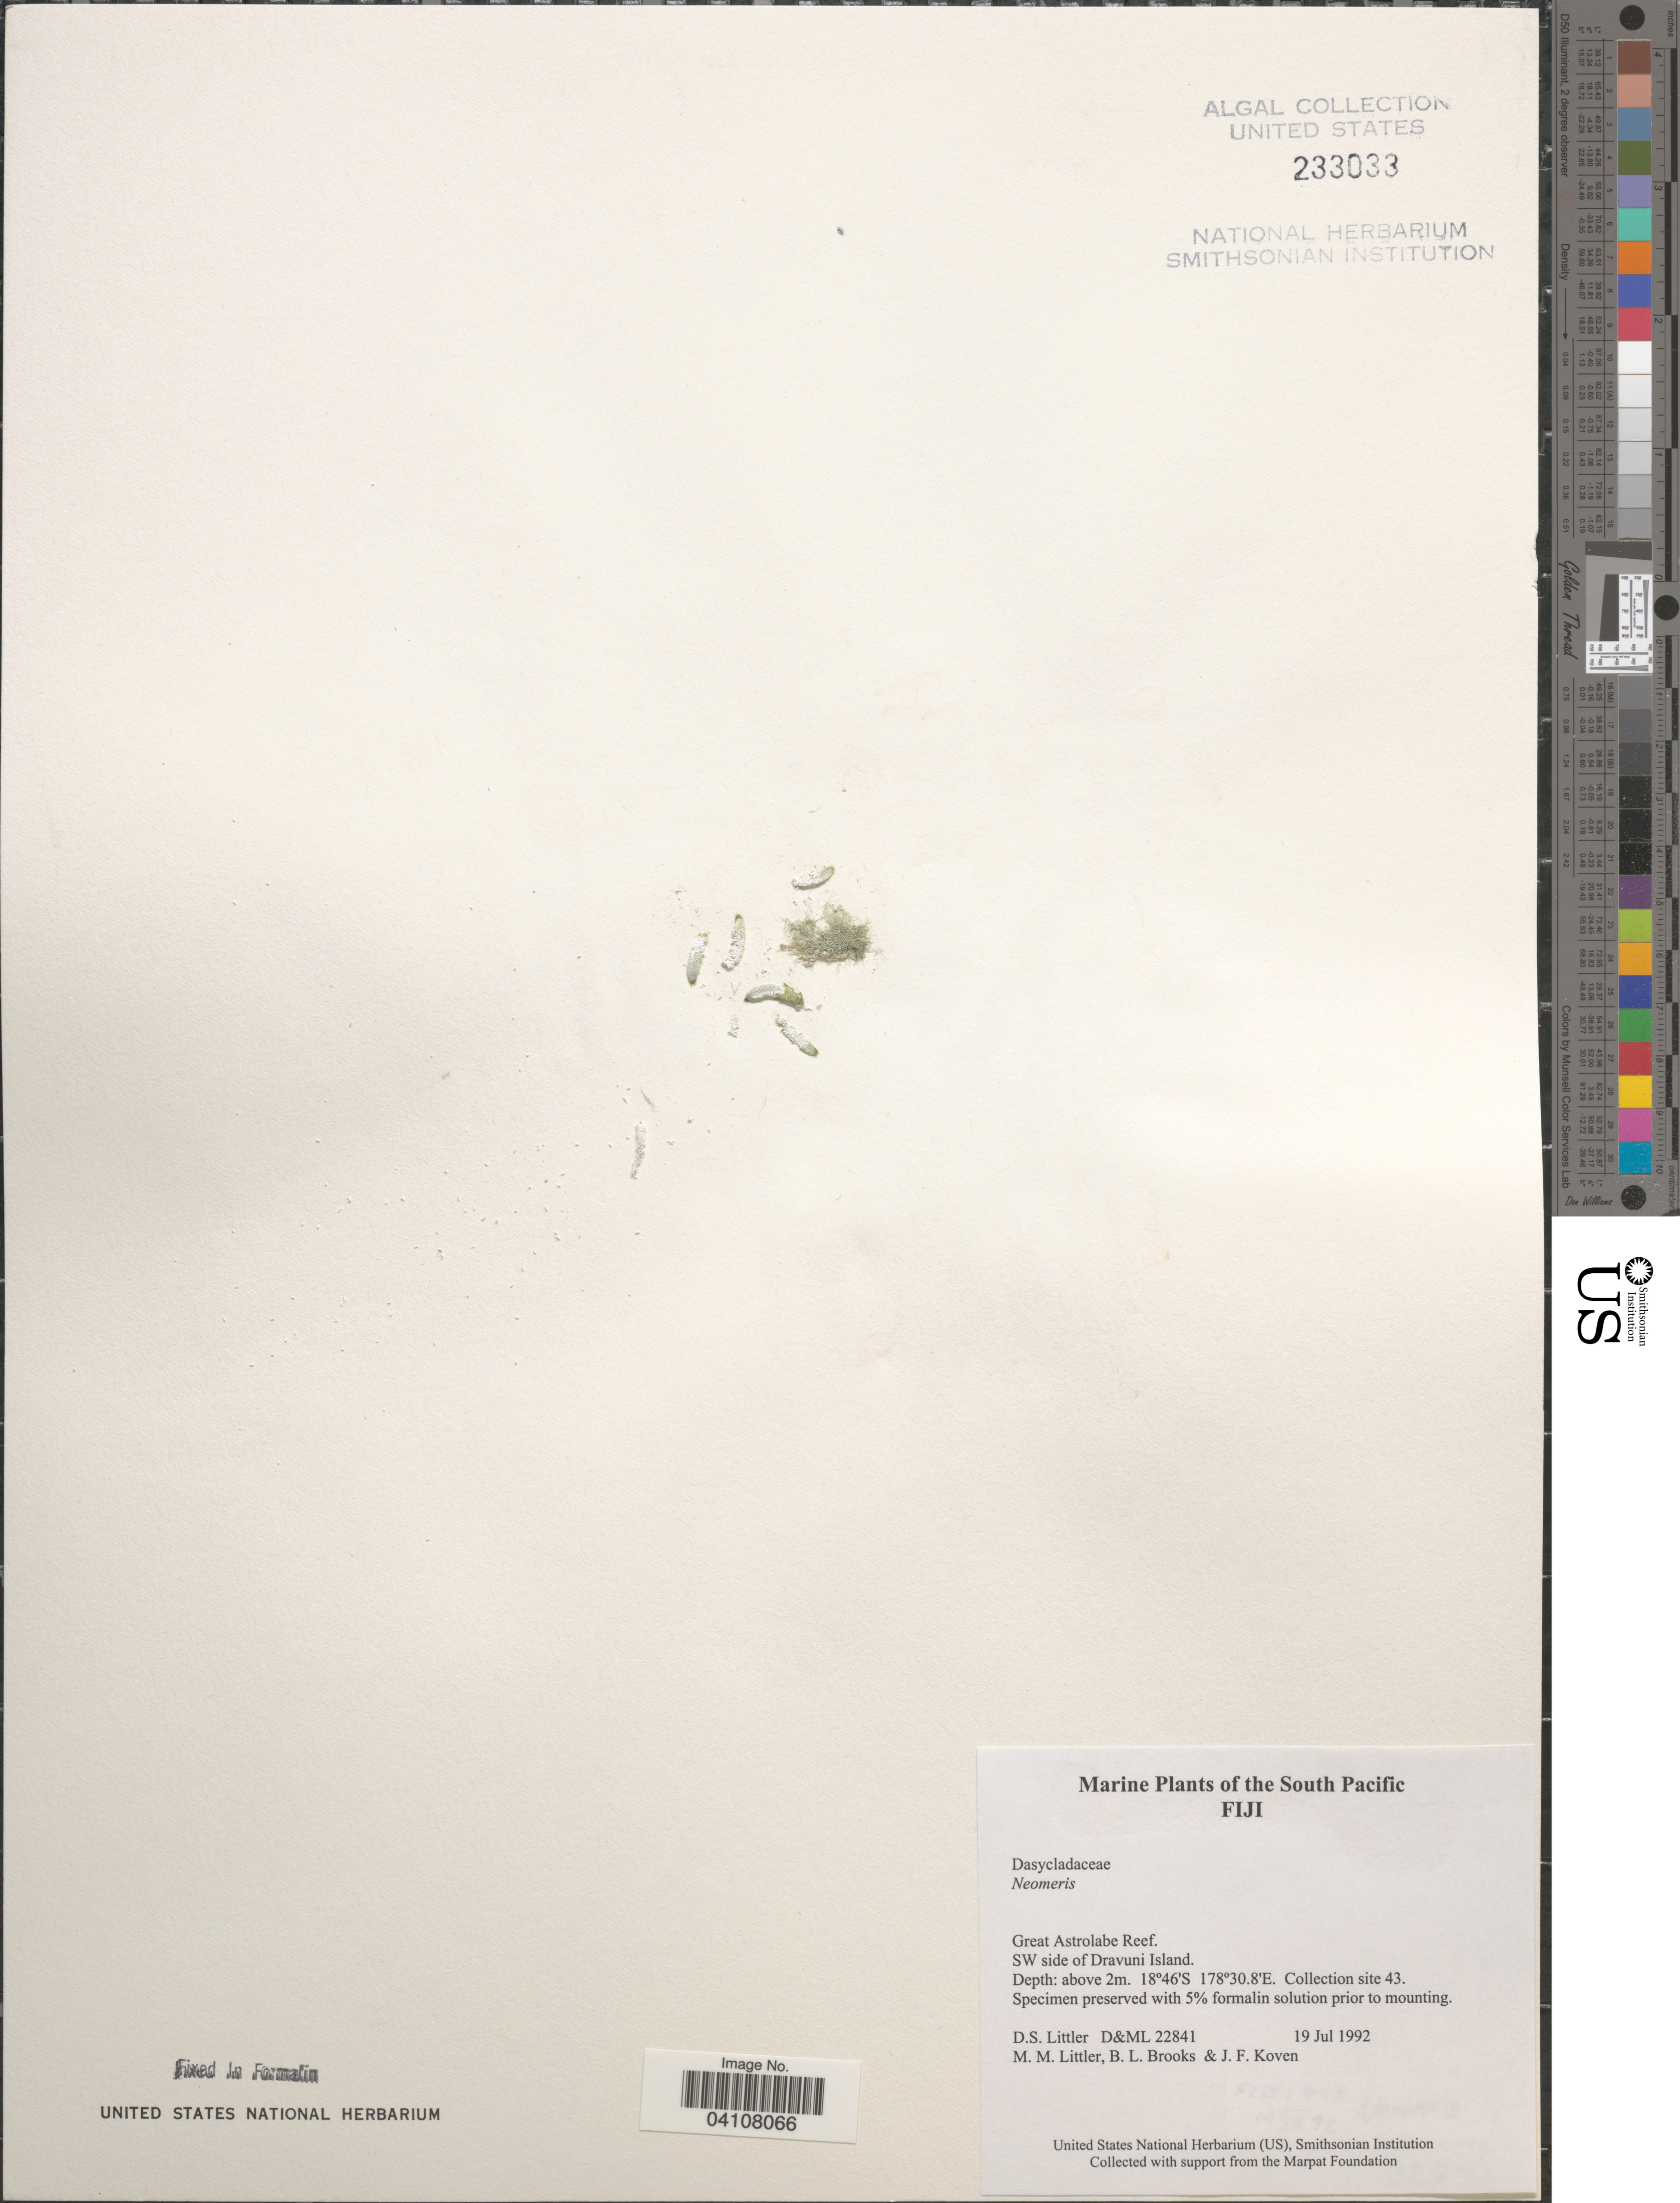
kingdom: Plantae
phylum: Chlorophyta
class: Ulvophyceae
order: Dasycladales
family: Dasycladaceae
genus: Neomeris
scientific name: Neomeris sp.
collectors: D. S. Littler, B. Brooks & J. Koven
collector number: D&ML22841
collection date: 1992-07-19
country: Fiji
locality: The South Pacific. Great Astrolabe Reef. SW side of Dravuni Island. Collection site 43.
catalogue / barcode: US 233033